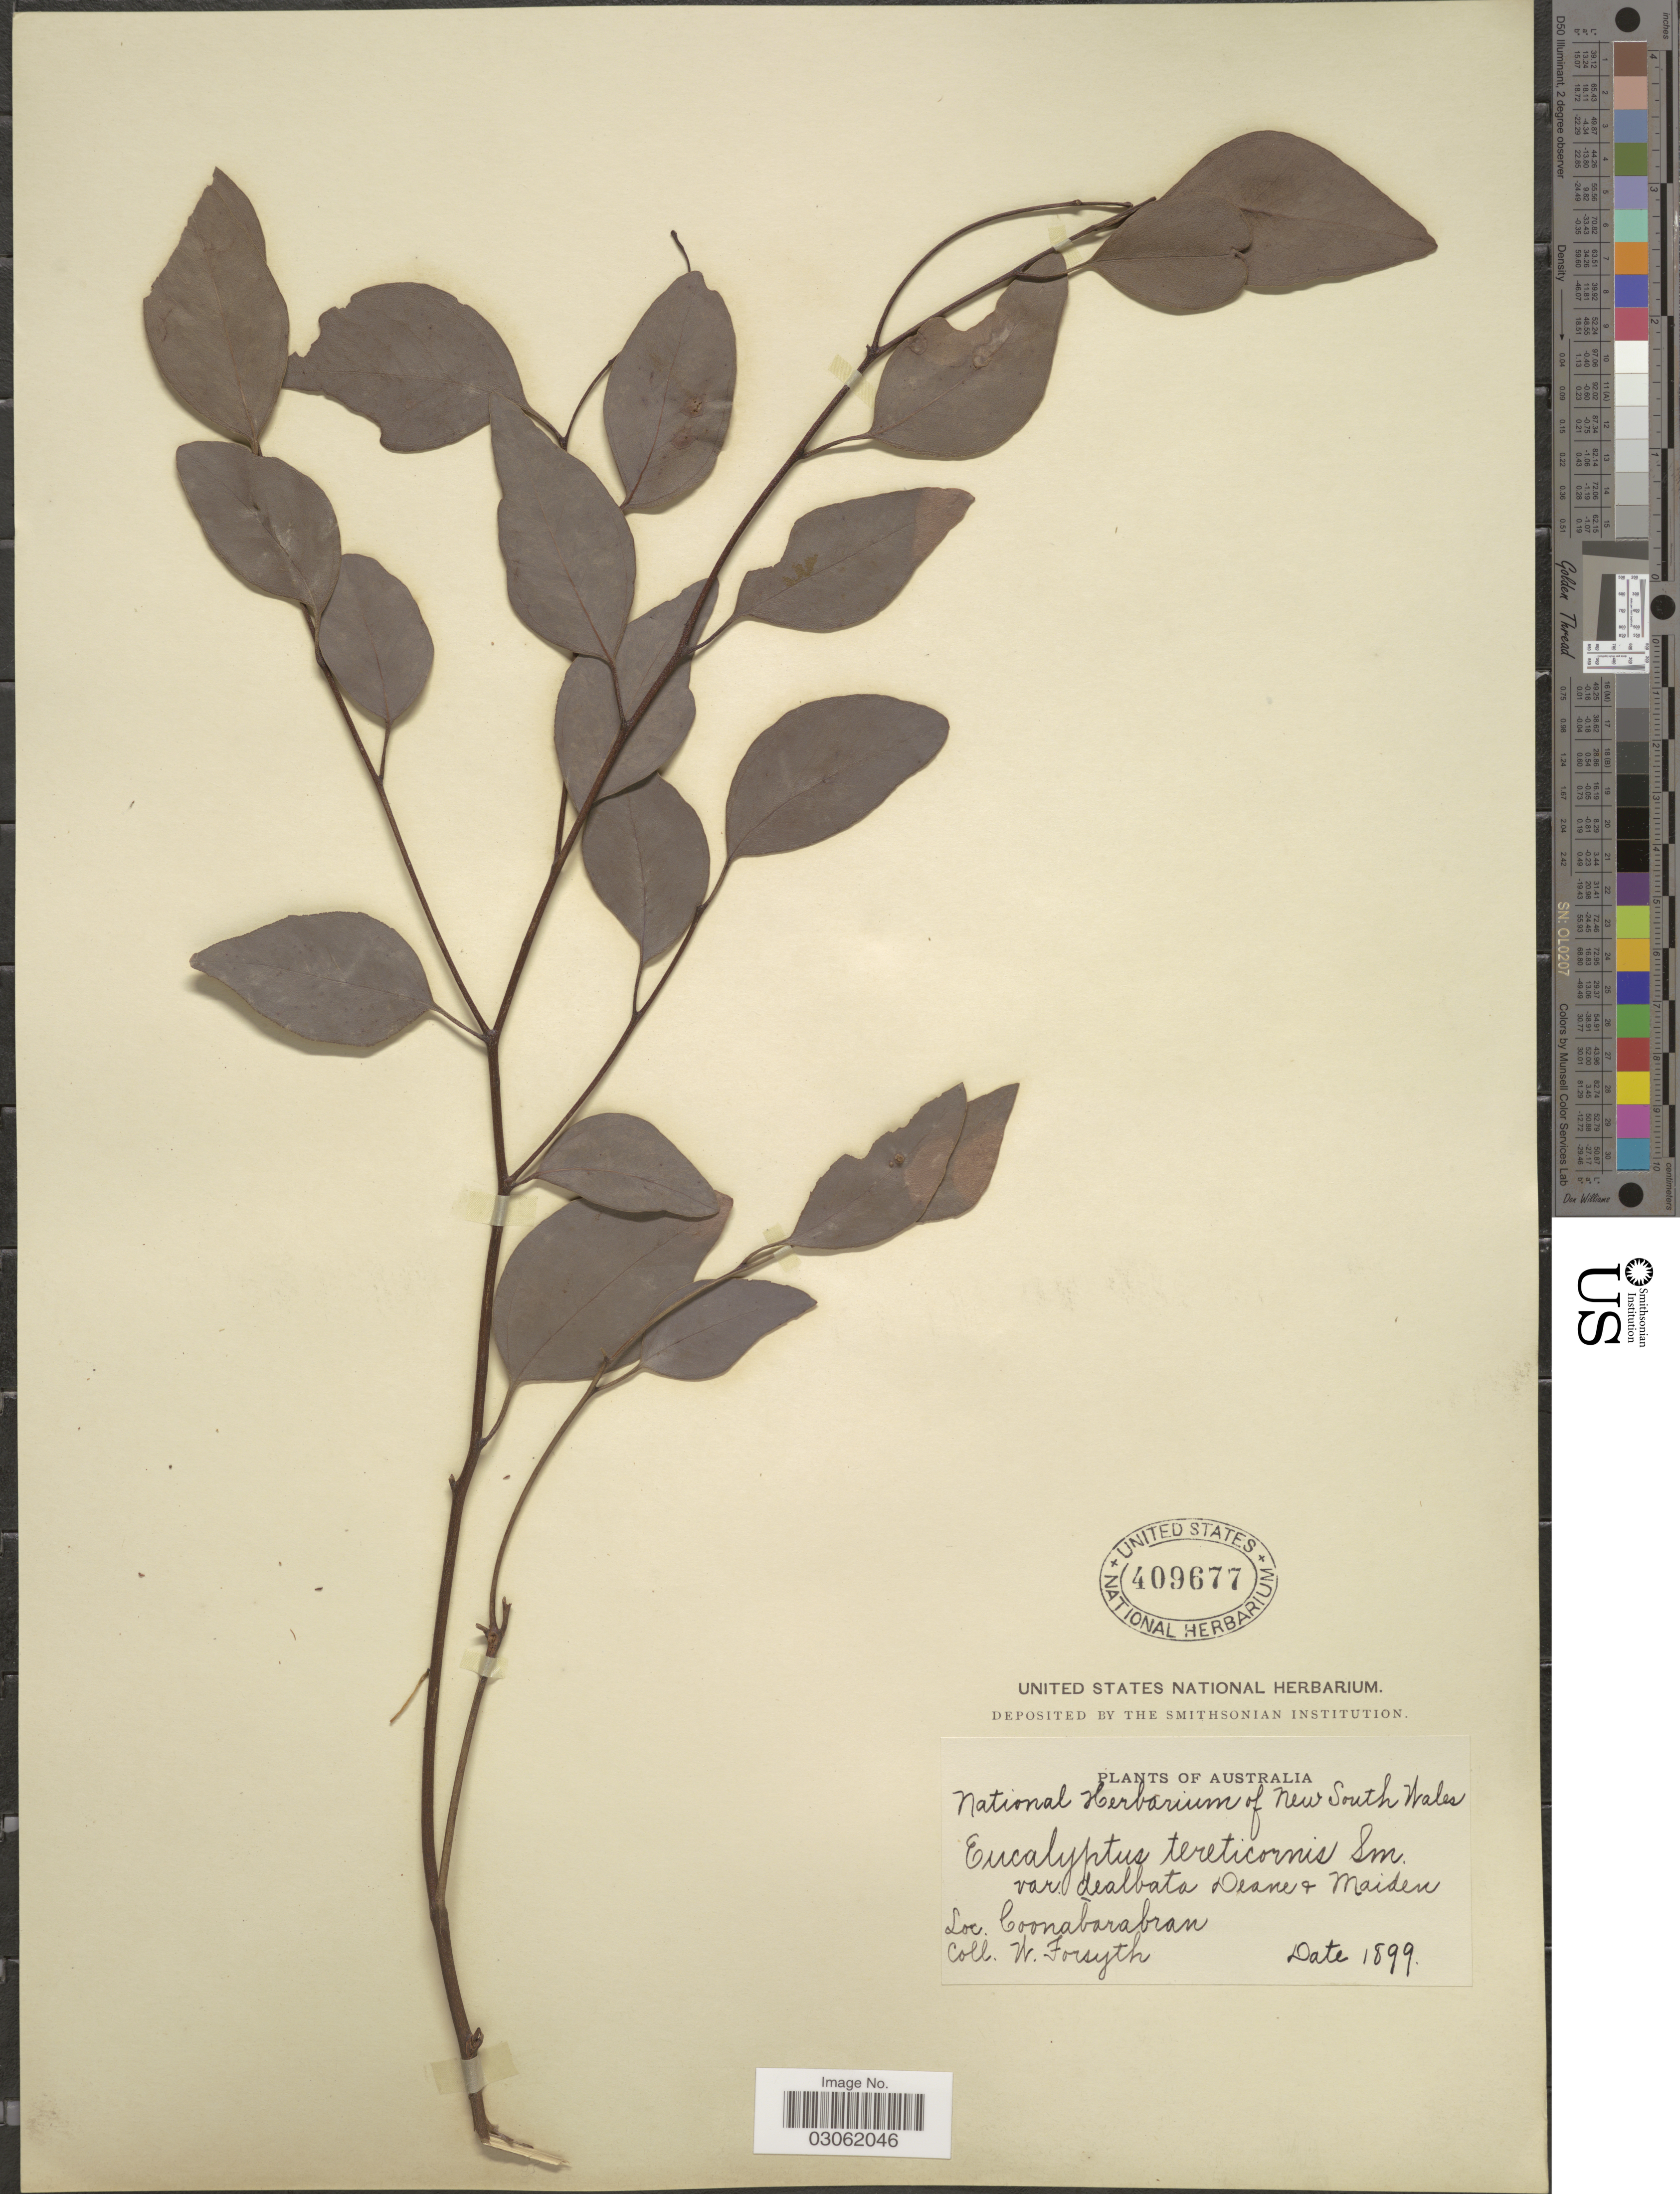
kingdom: Plantae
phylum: Tracheophyta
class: Magnoliopsida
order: Myrtales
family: Myrtaceae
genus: Eucalyptus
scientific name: Eucalyptus tereticornis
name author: Sm.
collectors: W. Forsyth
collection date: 1899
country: Australia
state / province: New South Wales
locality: Coonabarabran.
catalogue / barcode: US 409677